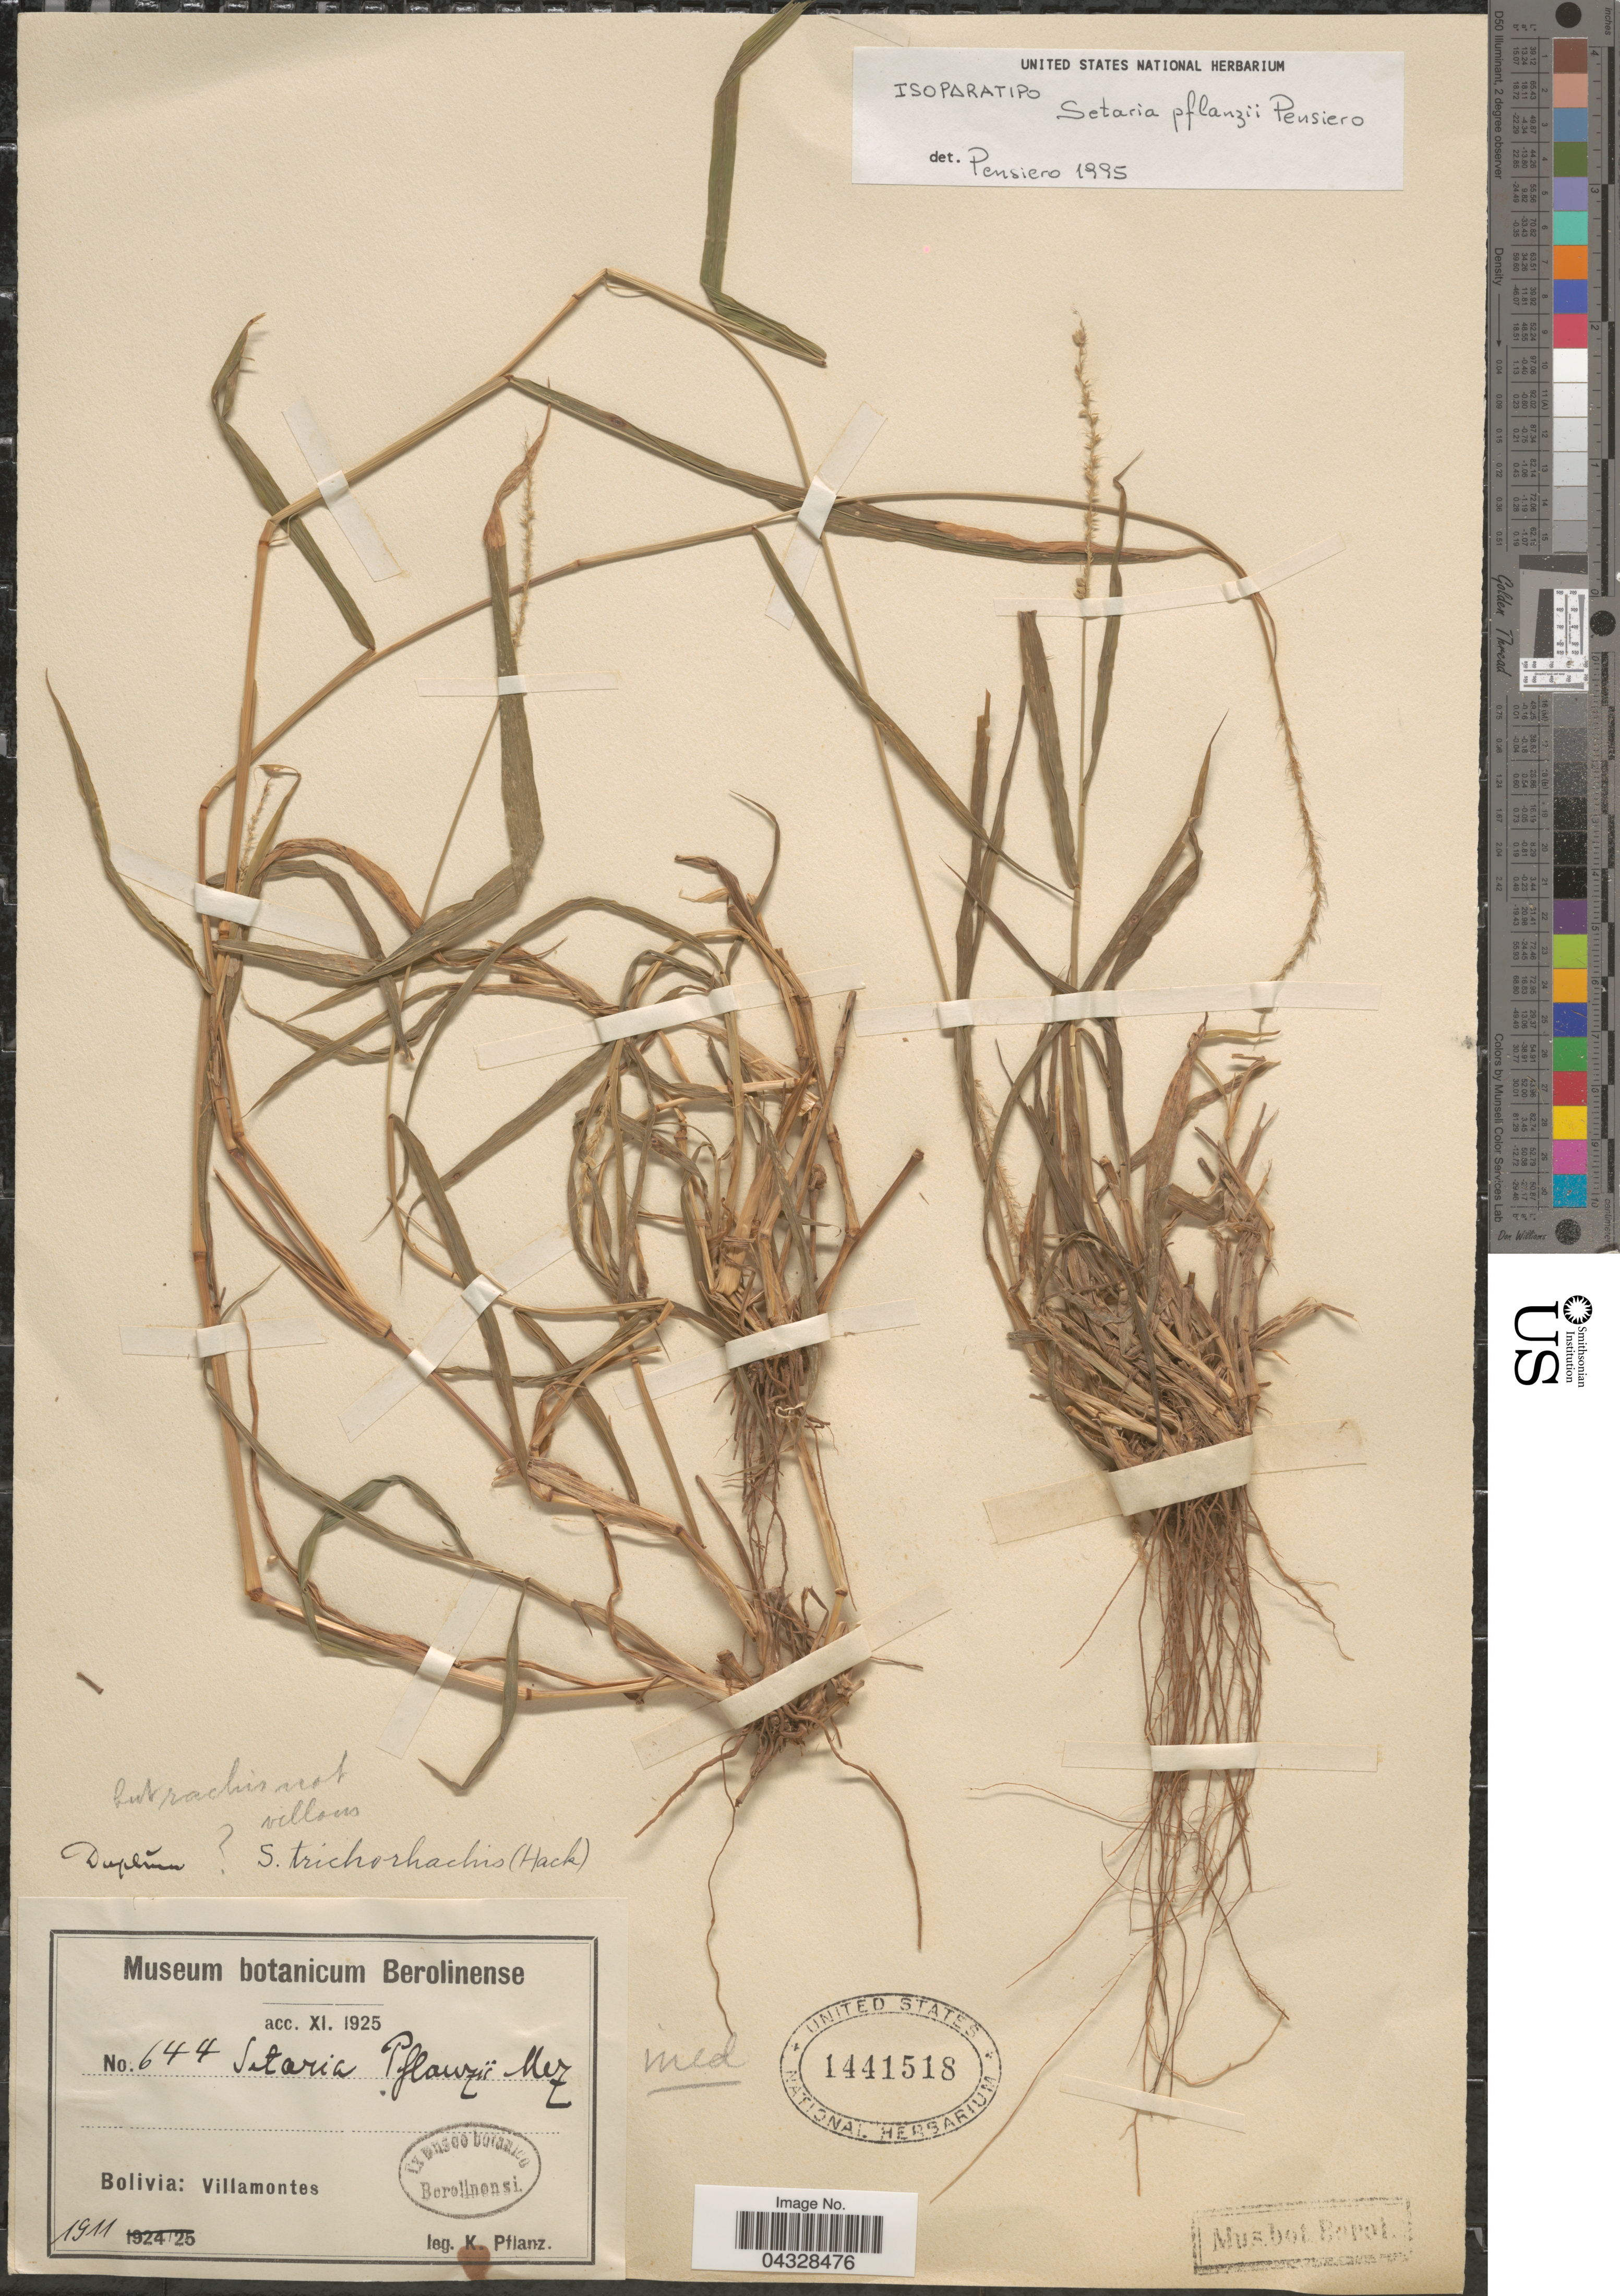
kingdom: Plantae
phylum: Tracheophyta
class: Liliopsida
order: Poales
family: Poaceae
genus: Setaria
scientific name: Setaria pflanzii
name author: Pensiero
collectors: K. Pflanz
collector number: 644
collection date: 1911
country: Bolivia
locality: Villamontes.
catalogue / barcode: US 1441518